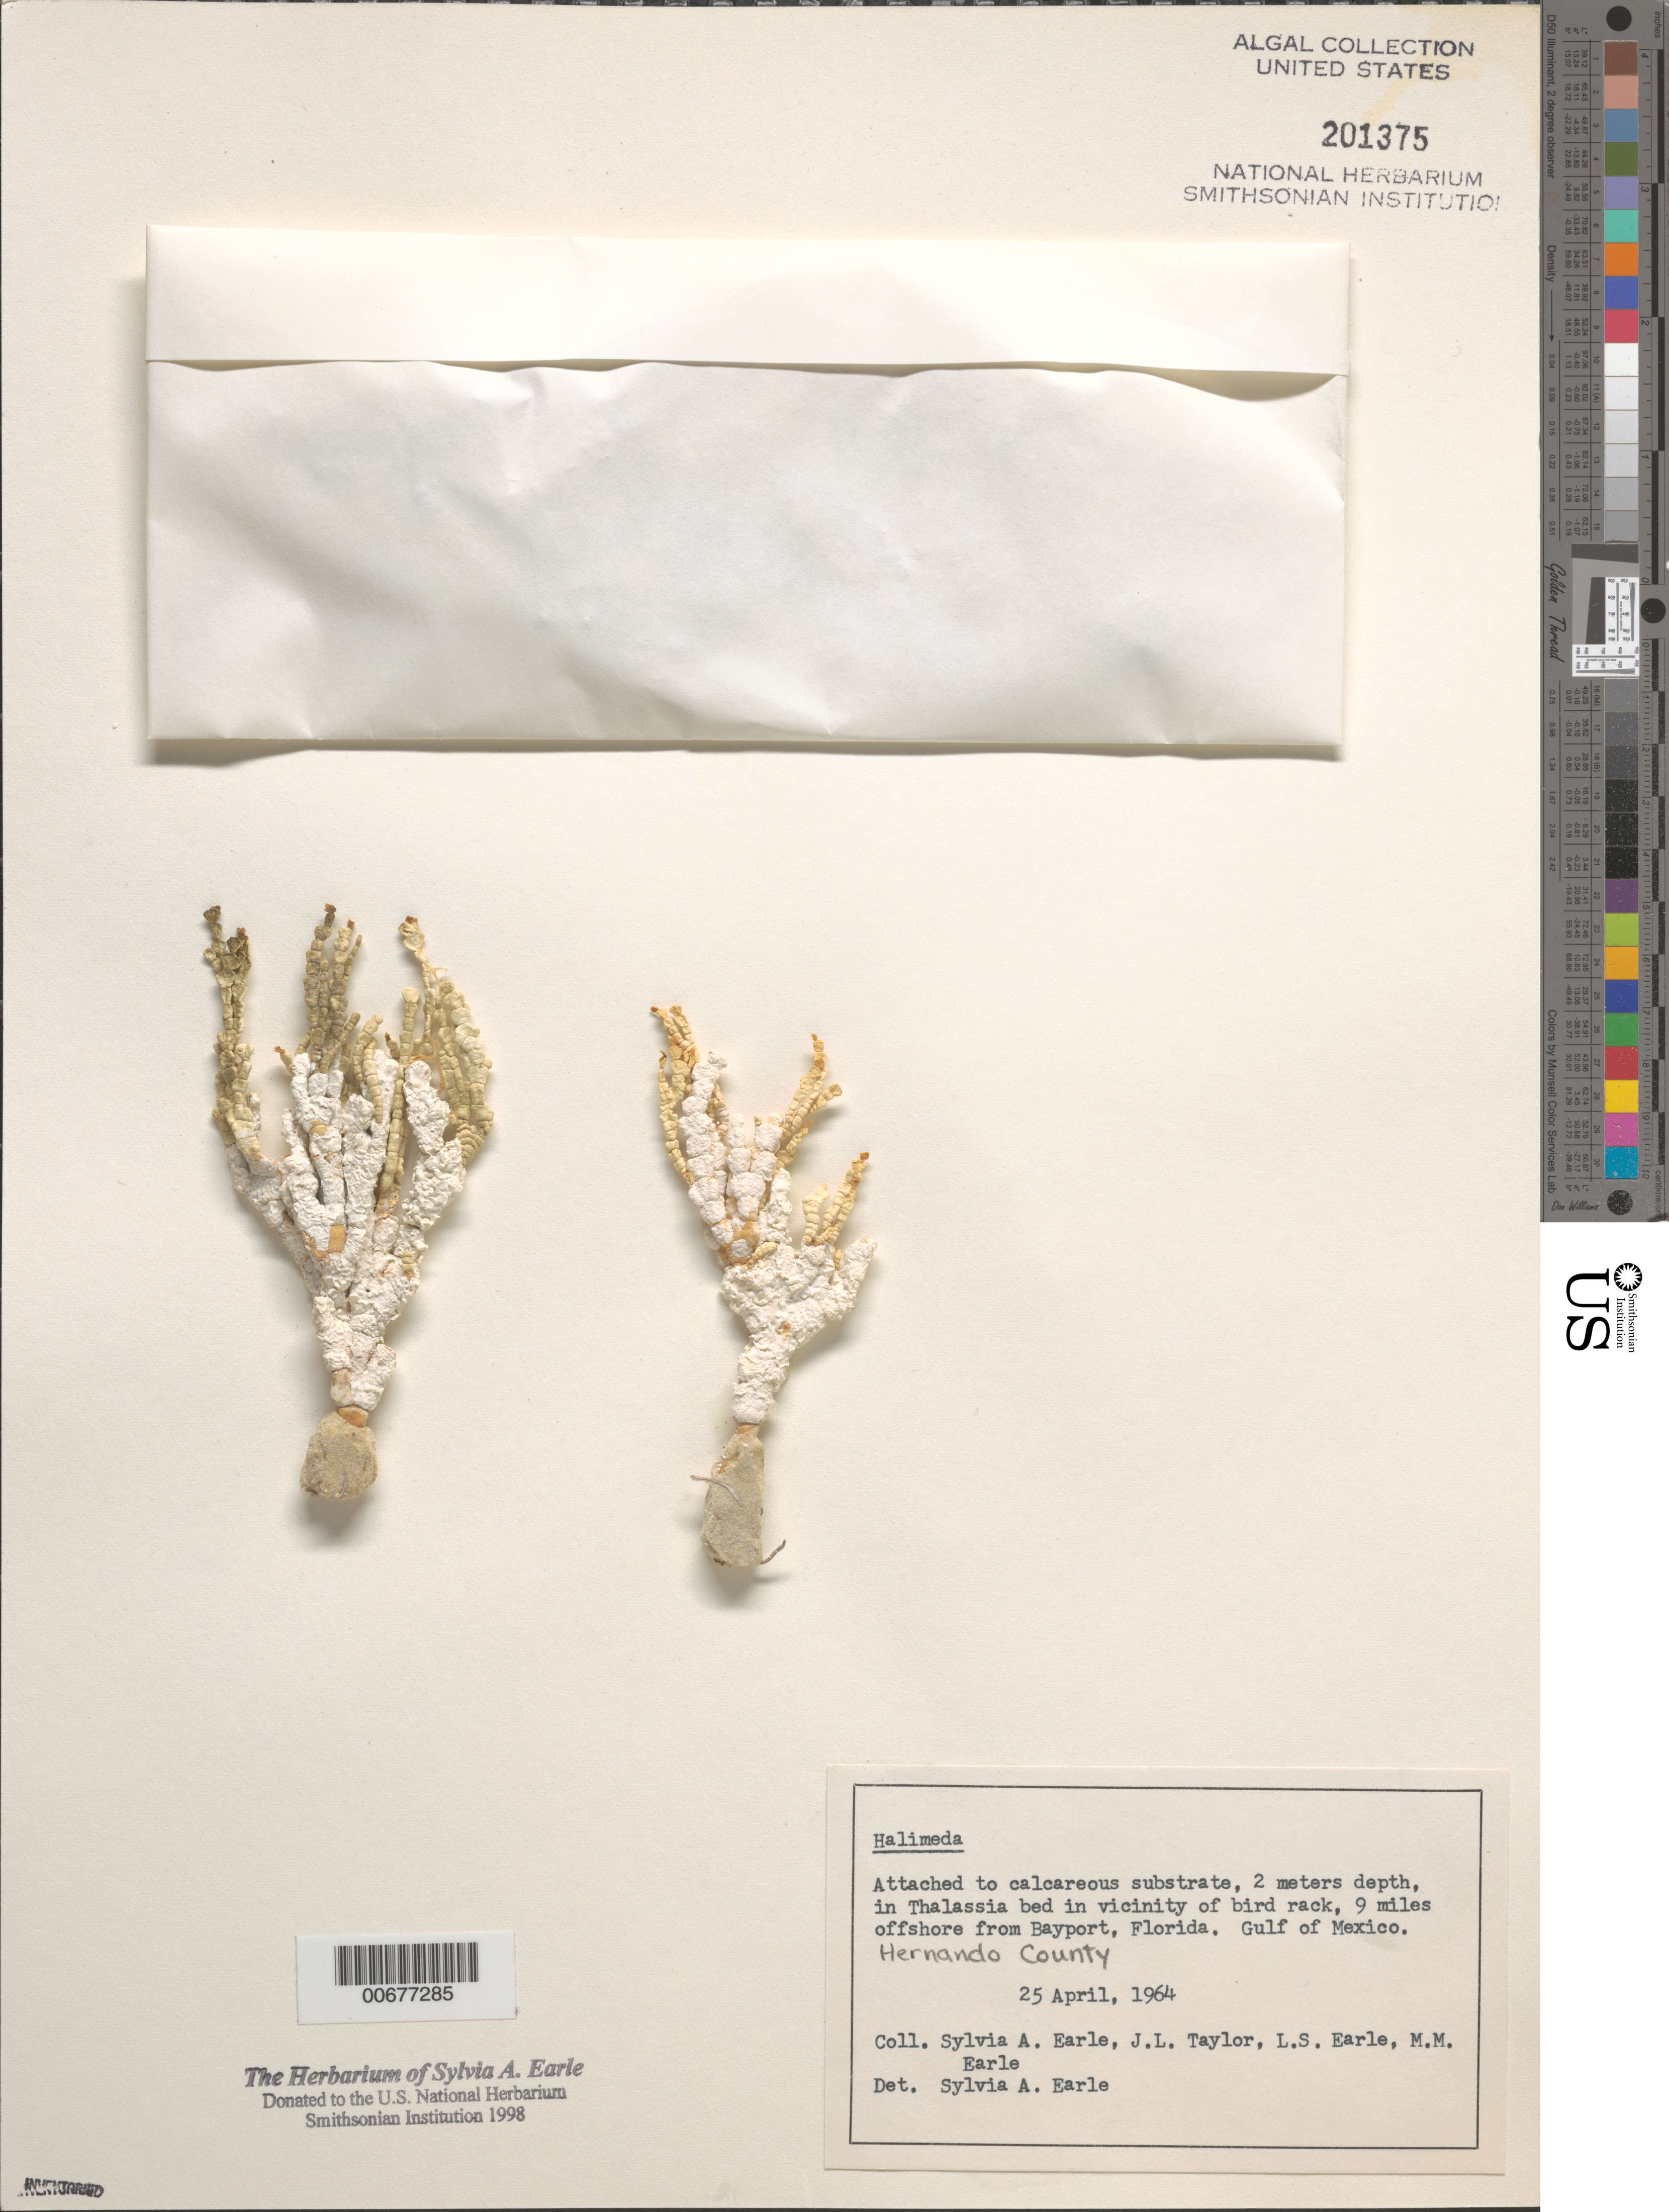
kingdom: Plantae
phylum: Chlorophyta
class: Ulvophyceae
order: Bryopsidales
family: Halimedaceae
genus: Halimeda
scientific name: Halimeda sp.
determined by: Earle, S. A.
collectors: S. A. Earle, J. L. Taylor, L. Earle & M. Earle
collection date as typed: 25 Apr 1964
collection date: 1964-04-25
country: United States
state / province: Florida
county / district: Hernando County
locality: Near bird rack 9 miles off Bayport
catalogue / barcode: US 201375